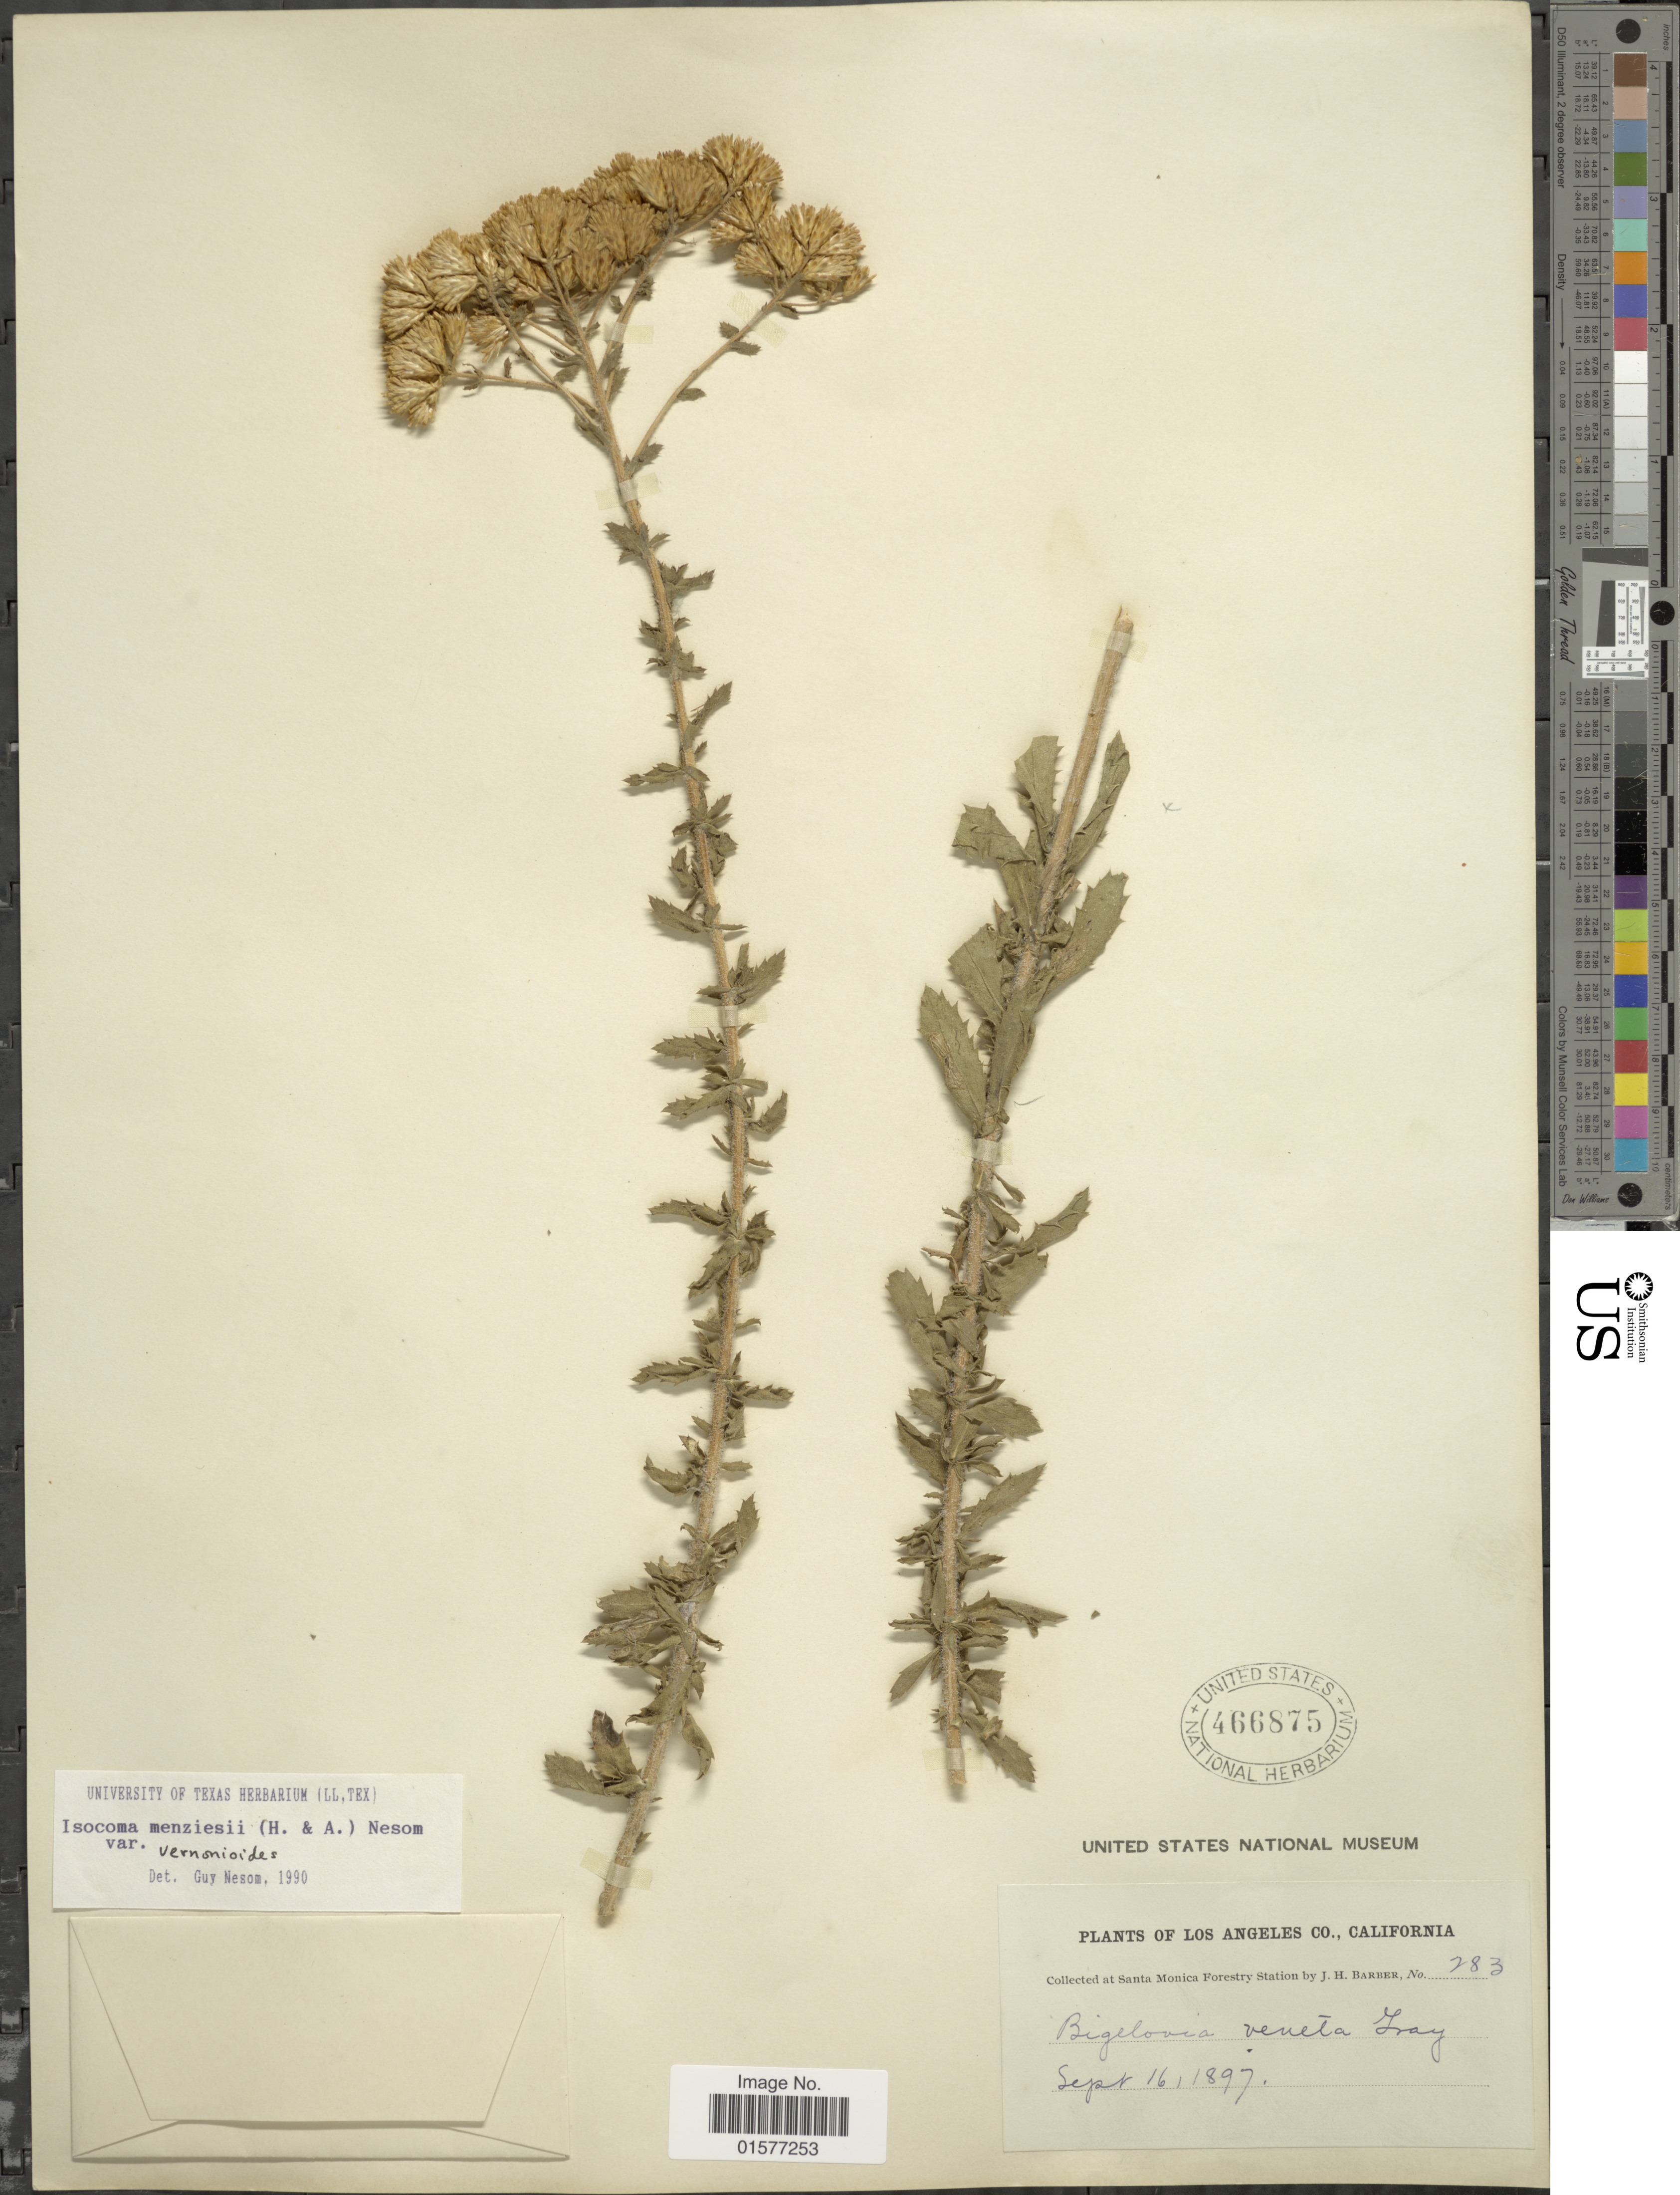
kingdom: Plantae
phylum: Tracheophyta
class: Magnoliopsida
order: Asterales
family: Asteraceae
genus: Isocoma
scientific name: Isocoma menziesii var. vernonioides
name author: (Nutt.) G.L. Nesom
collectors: J. Barber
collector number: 283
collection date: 1897-09-16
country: United States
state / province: California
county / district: Los Angeles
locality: Los Angeles Co., Santa Monica Forestry Station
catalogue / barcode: US 466875